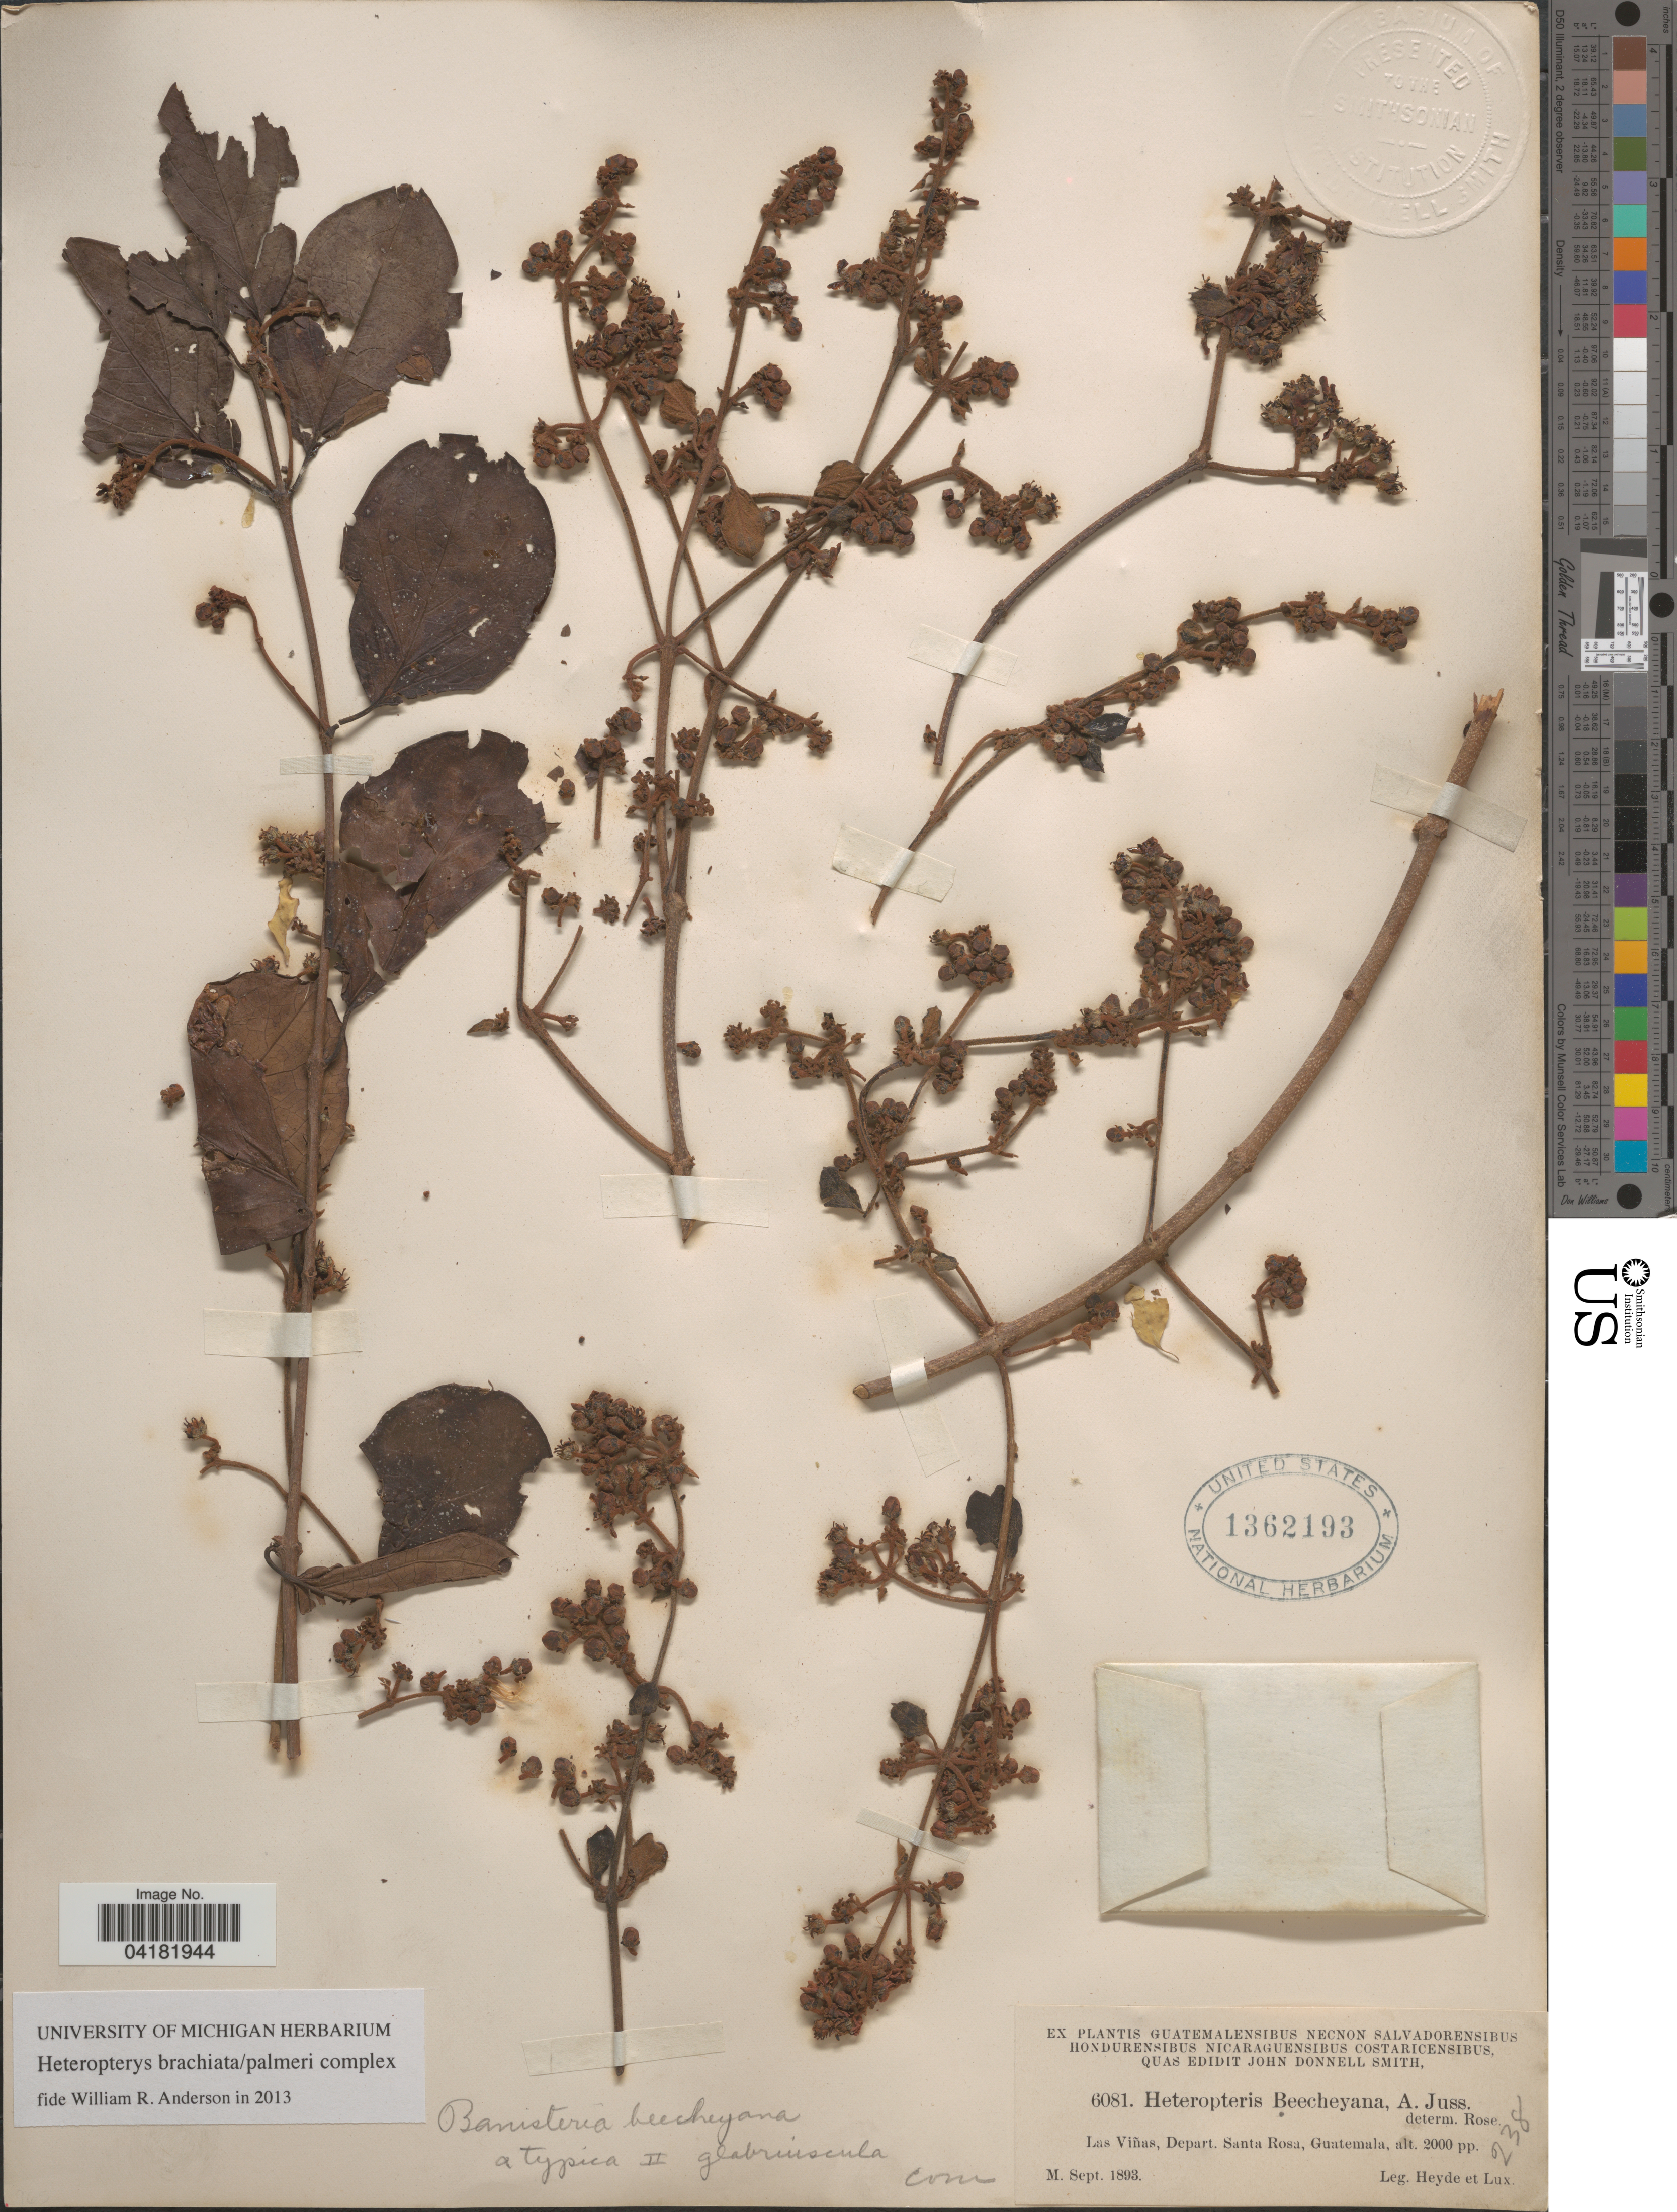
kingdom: Plantae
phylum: Tracheophyta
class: Magnoliopsida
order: Malpighiales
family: Malpighiaceae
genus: Heteropterys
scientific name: Heteropterys sp.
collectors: Heyde & Lux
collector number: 238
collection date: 1893-09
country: Guatemala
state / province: Santa Rosa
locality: Las Viñas, Depart. Santa Rosa.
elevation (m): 610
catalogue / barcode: US 1362193